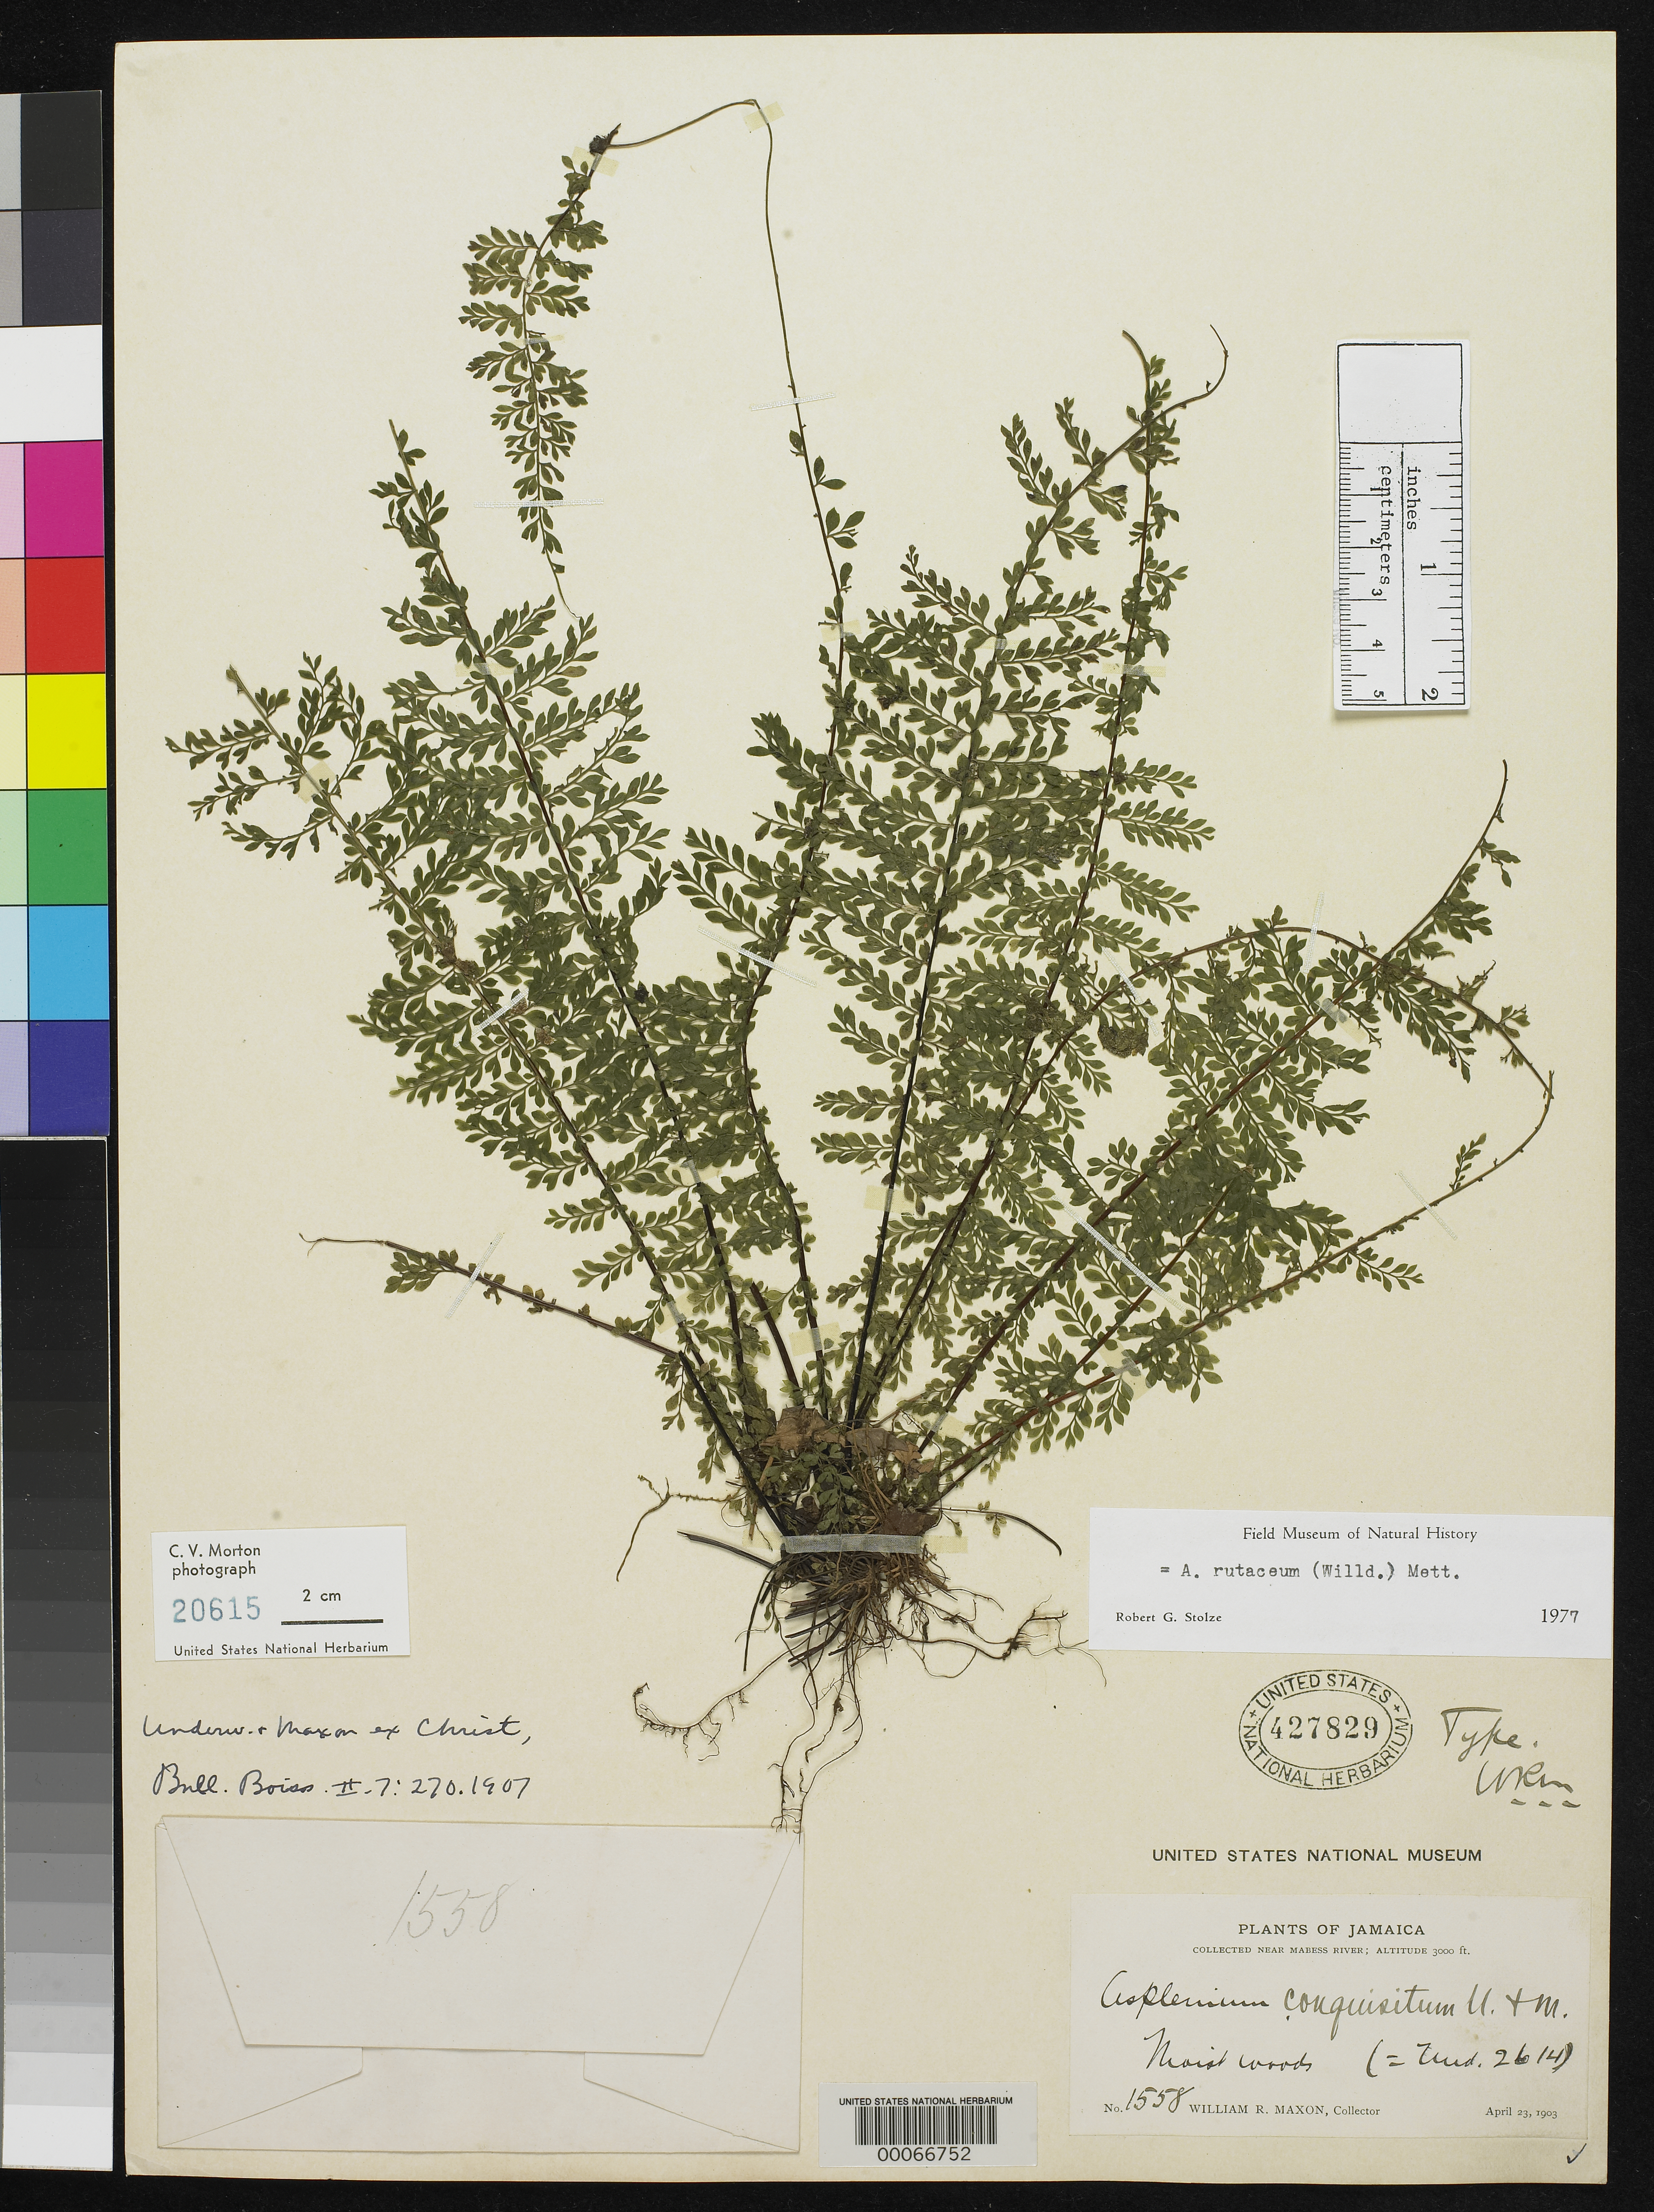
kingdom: Plantae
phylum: Tracheophyta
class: Polypodiopsida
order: Polypodiales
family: Aspleniaceae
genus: Asplenium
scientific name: Asplenium conquisitum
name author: Underw. & Maxon ex Christ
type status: Type Collection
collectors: W. R. Maxon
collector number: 1558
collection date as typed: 23 Apr 1903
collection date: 1903-04-23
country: Jamaica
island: Greater Antilles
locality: Near Mabess River.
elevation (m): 914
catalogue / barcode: US 427829